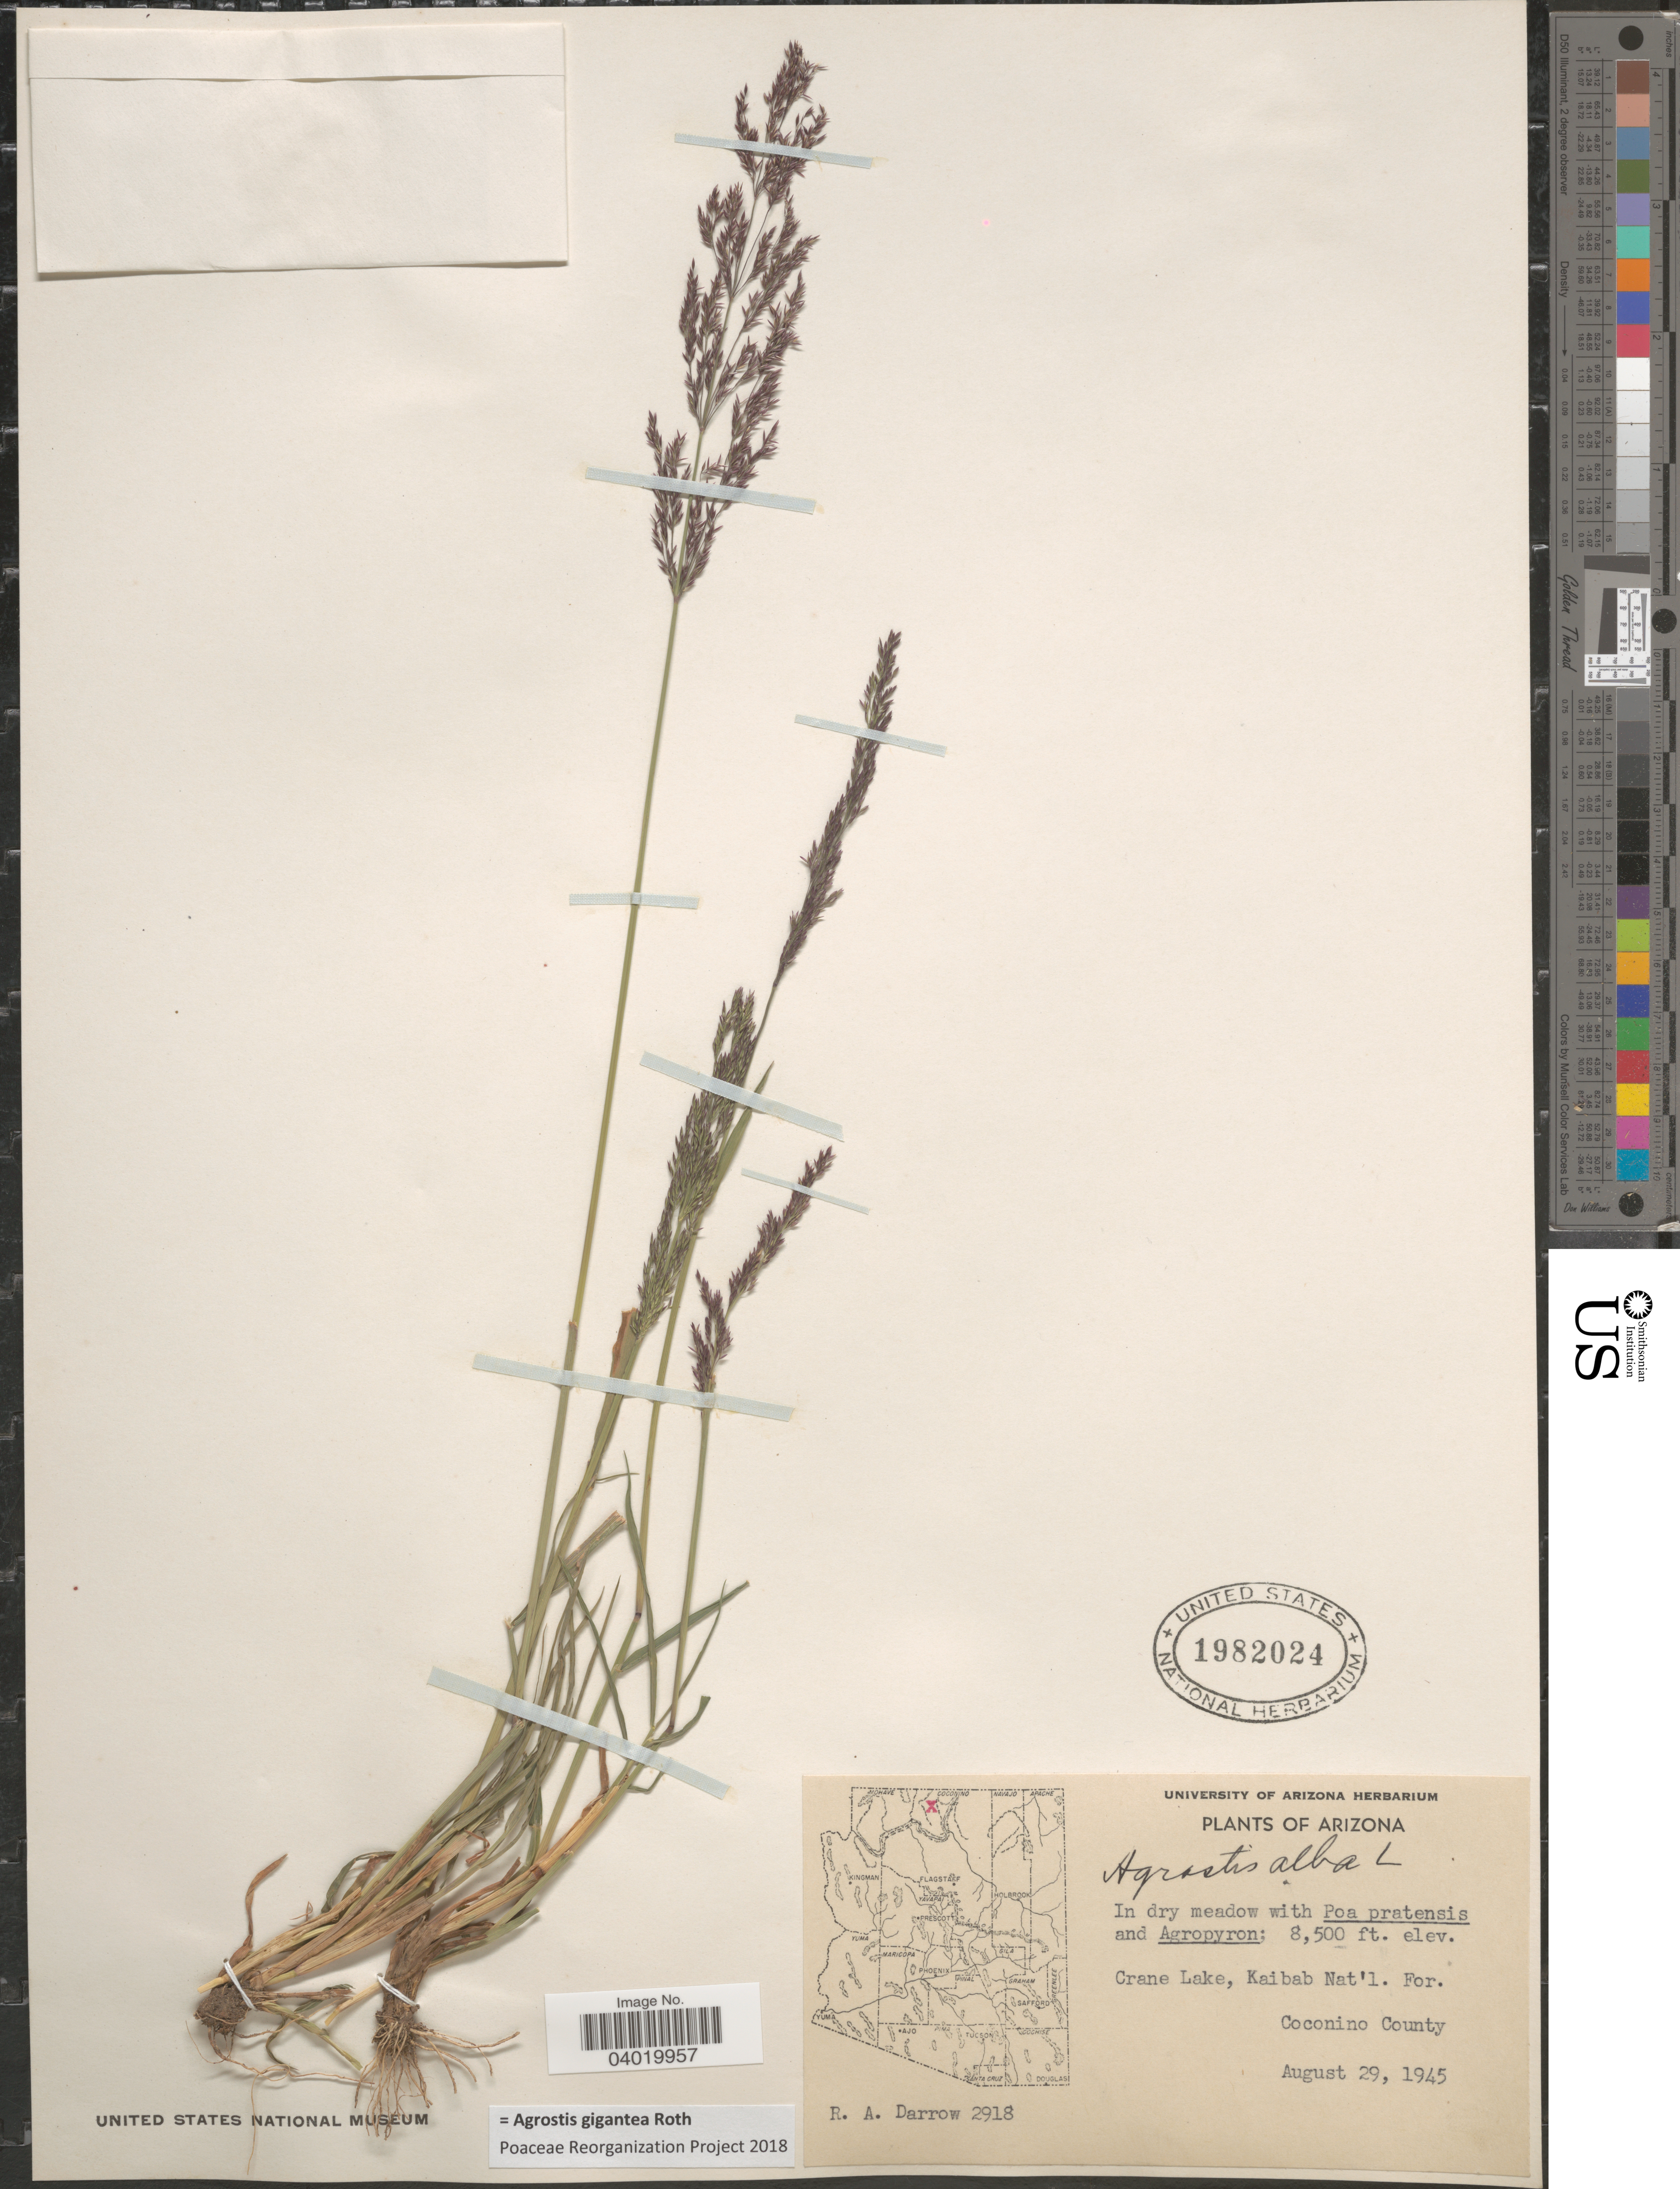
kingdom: Plantae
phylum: Tracheophyta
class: Liliopsida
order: Poales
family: Poaceae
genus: Agrostis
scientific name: Agrostis gigantea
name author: Roth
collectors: R. A. Darrow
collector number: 2918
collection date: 1945-08-29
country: United States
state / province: Arizona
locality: Crane Lake, Kaibab Nat'l. For. Coconino County.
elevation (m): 2591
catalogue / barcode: US 1982024